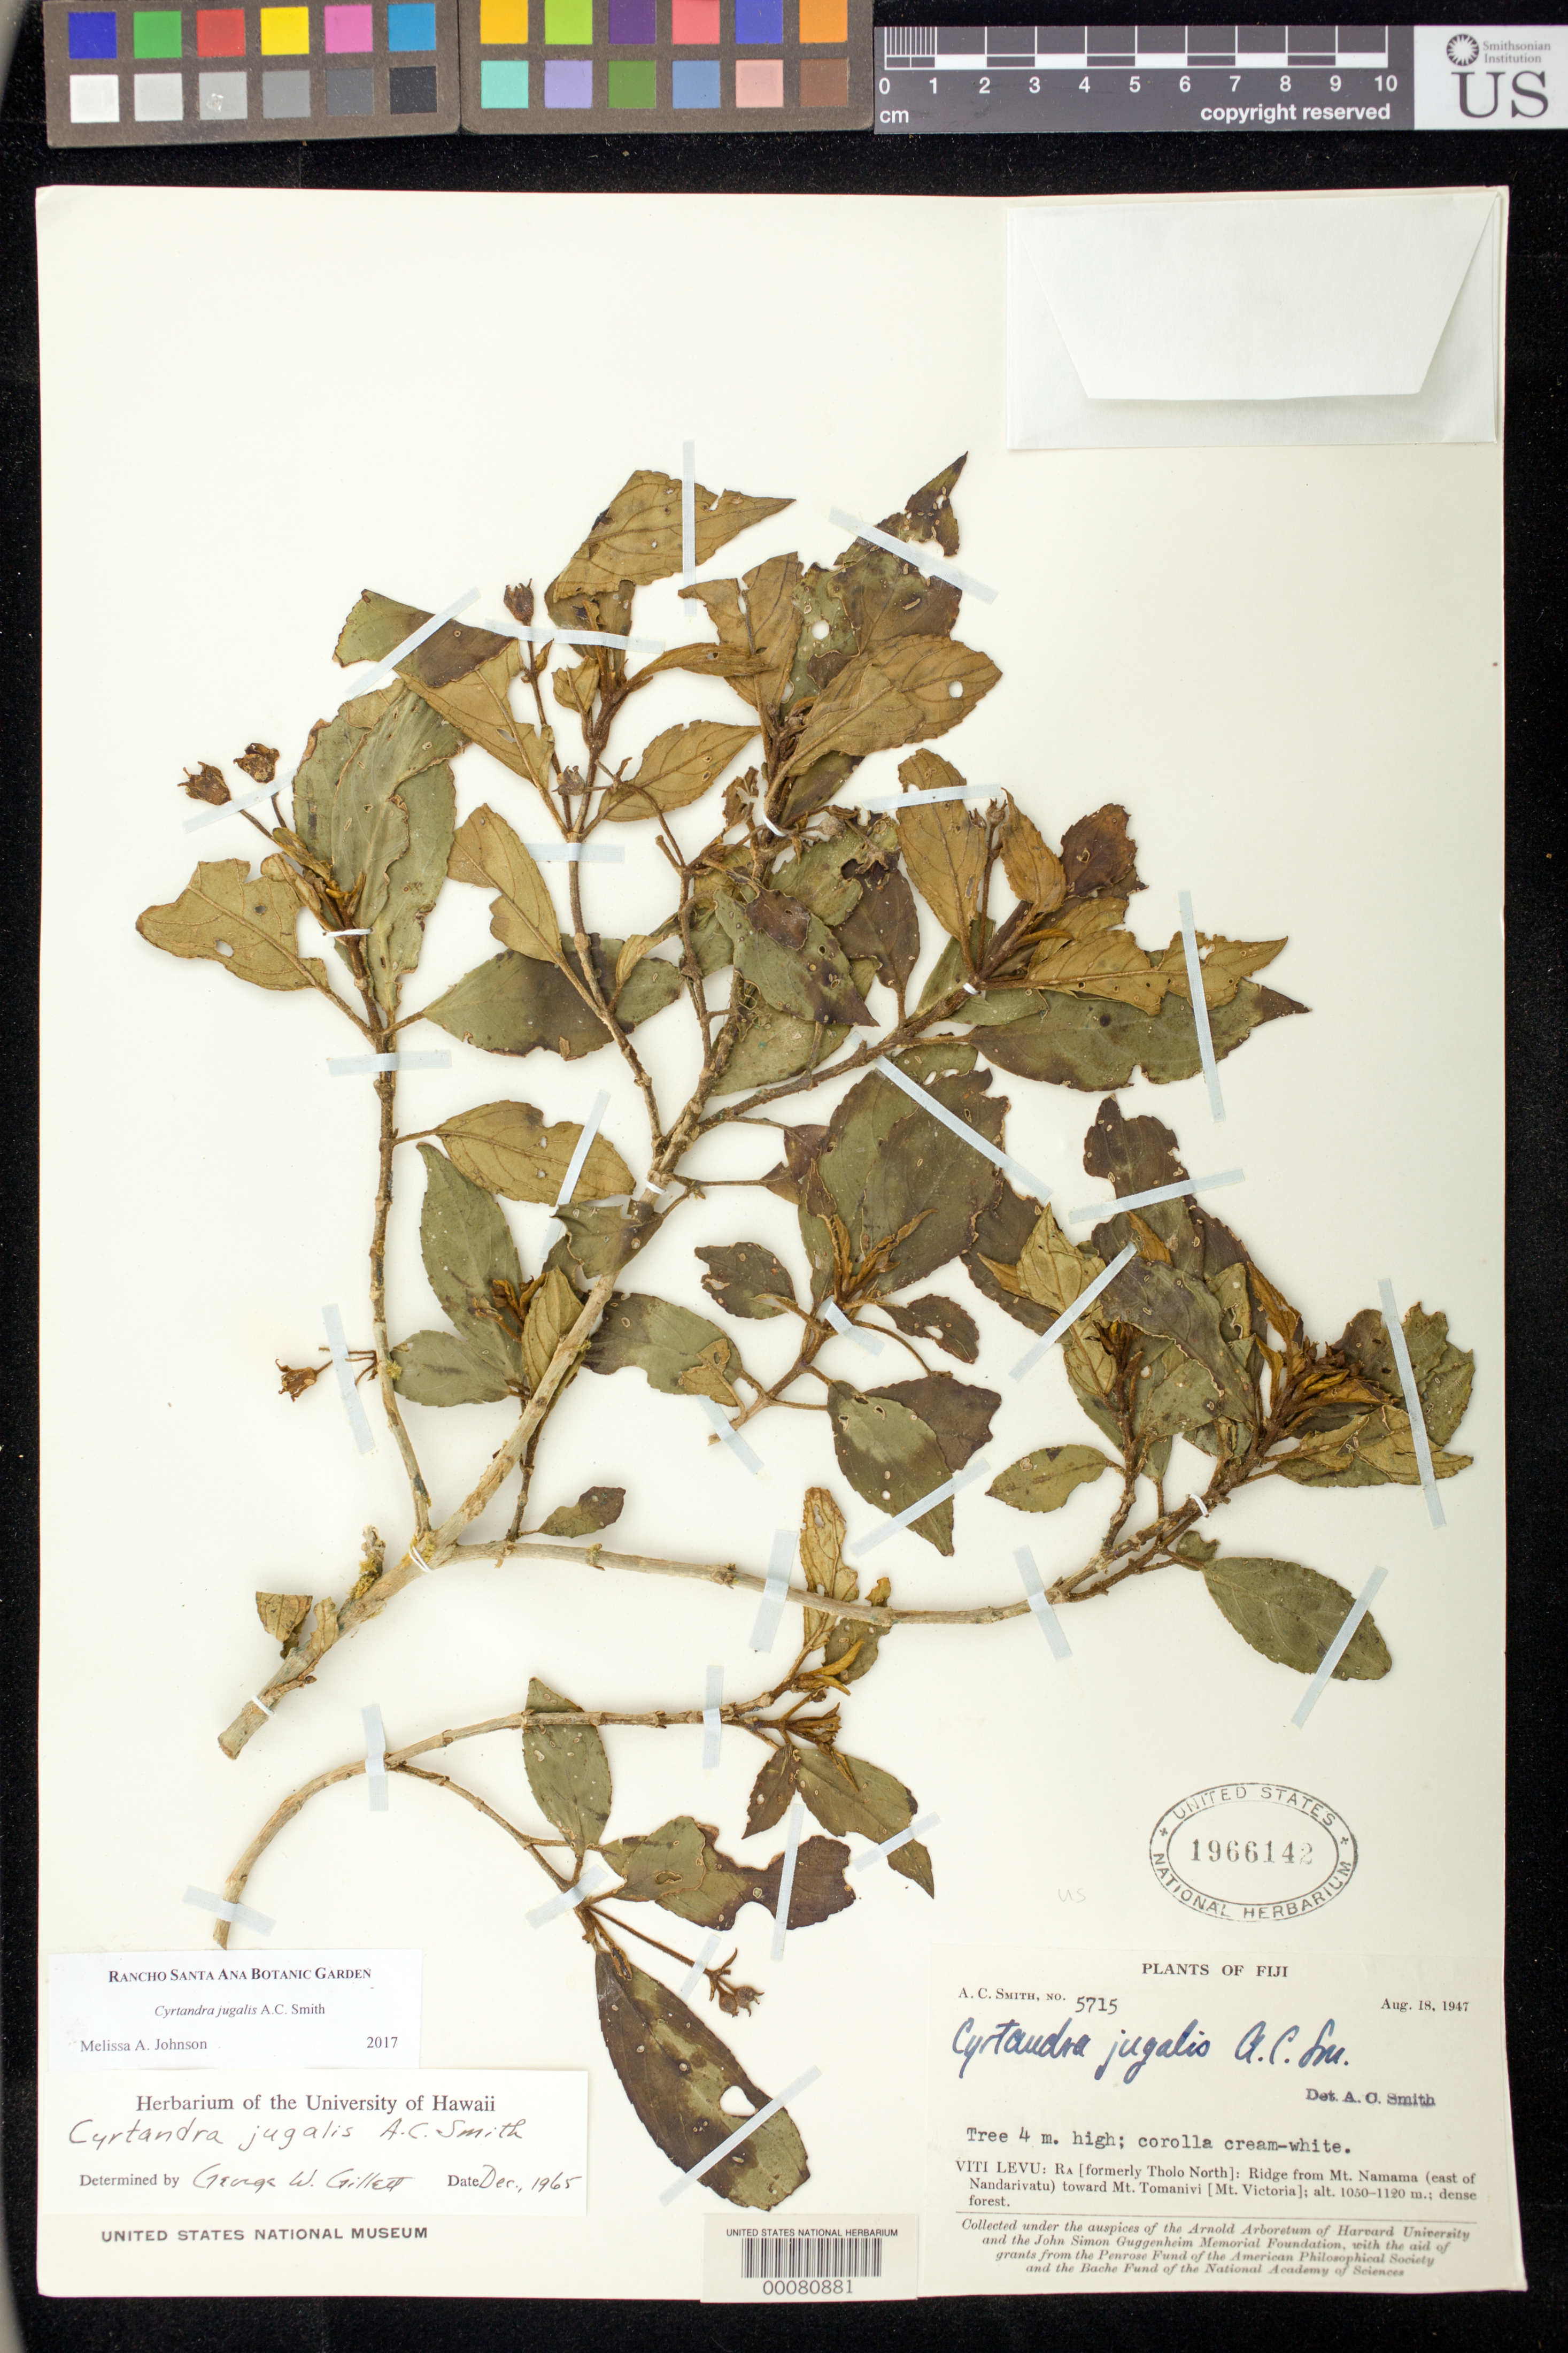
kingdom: Plantae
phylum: Tracheophyta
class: Magnoliopsida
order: Lamiales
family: Gesneriaceae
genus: Cyrtandra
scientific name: Cyrtandra jugalis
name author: A.C. Sm.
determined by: Johnson, Melissa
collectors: A. C. Smith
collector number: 5715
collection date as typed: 18 Aug 1947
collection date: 1947-08-18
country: Fiji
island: Viti Levu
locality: Ra Ýformerly tholo north¨, ridge from mt namama Ýe of nandarivatu¨ toward mt tomanivi Ýmt victoria¨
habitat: Dense forest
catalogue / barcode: US 1966142